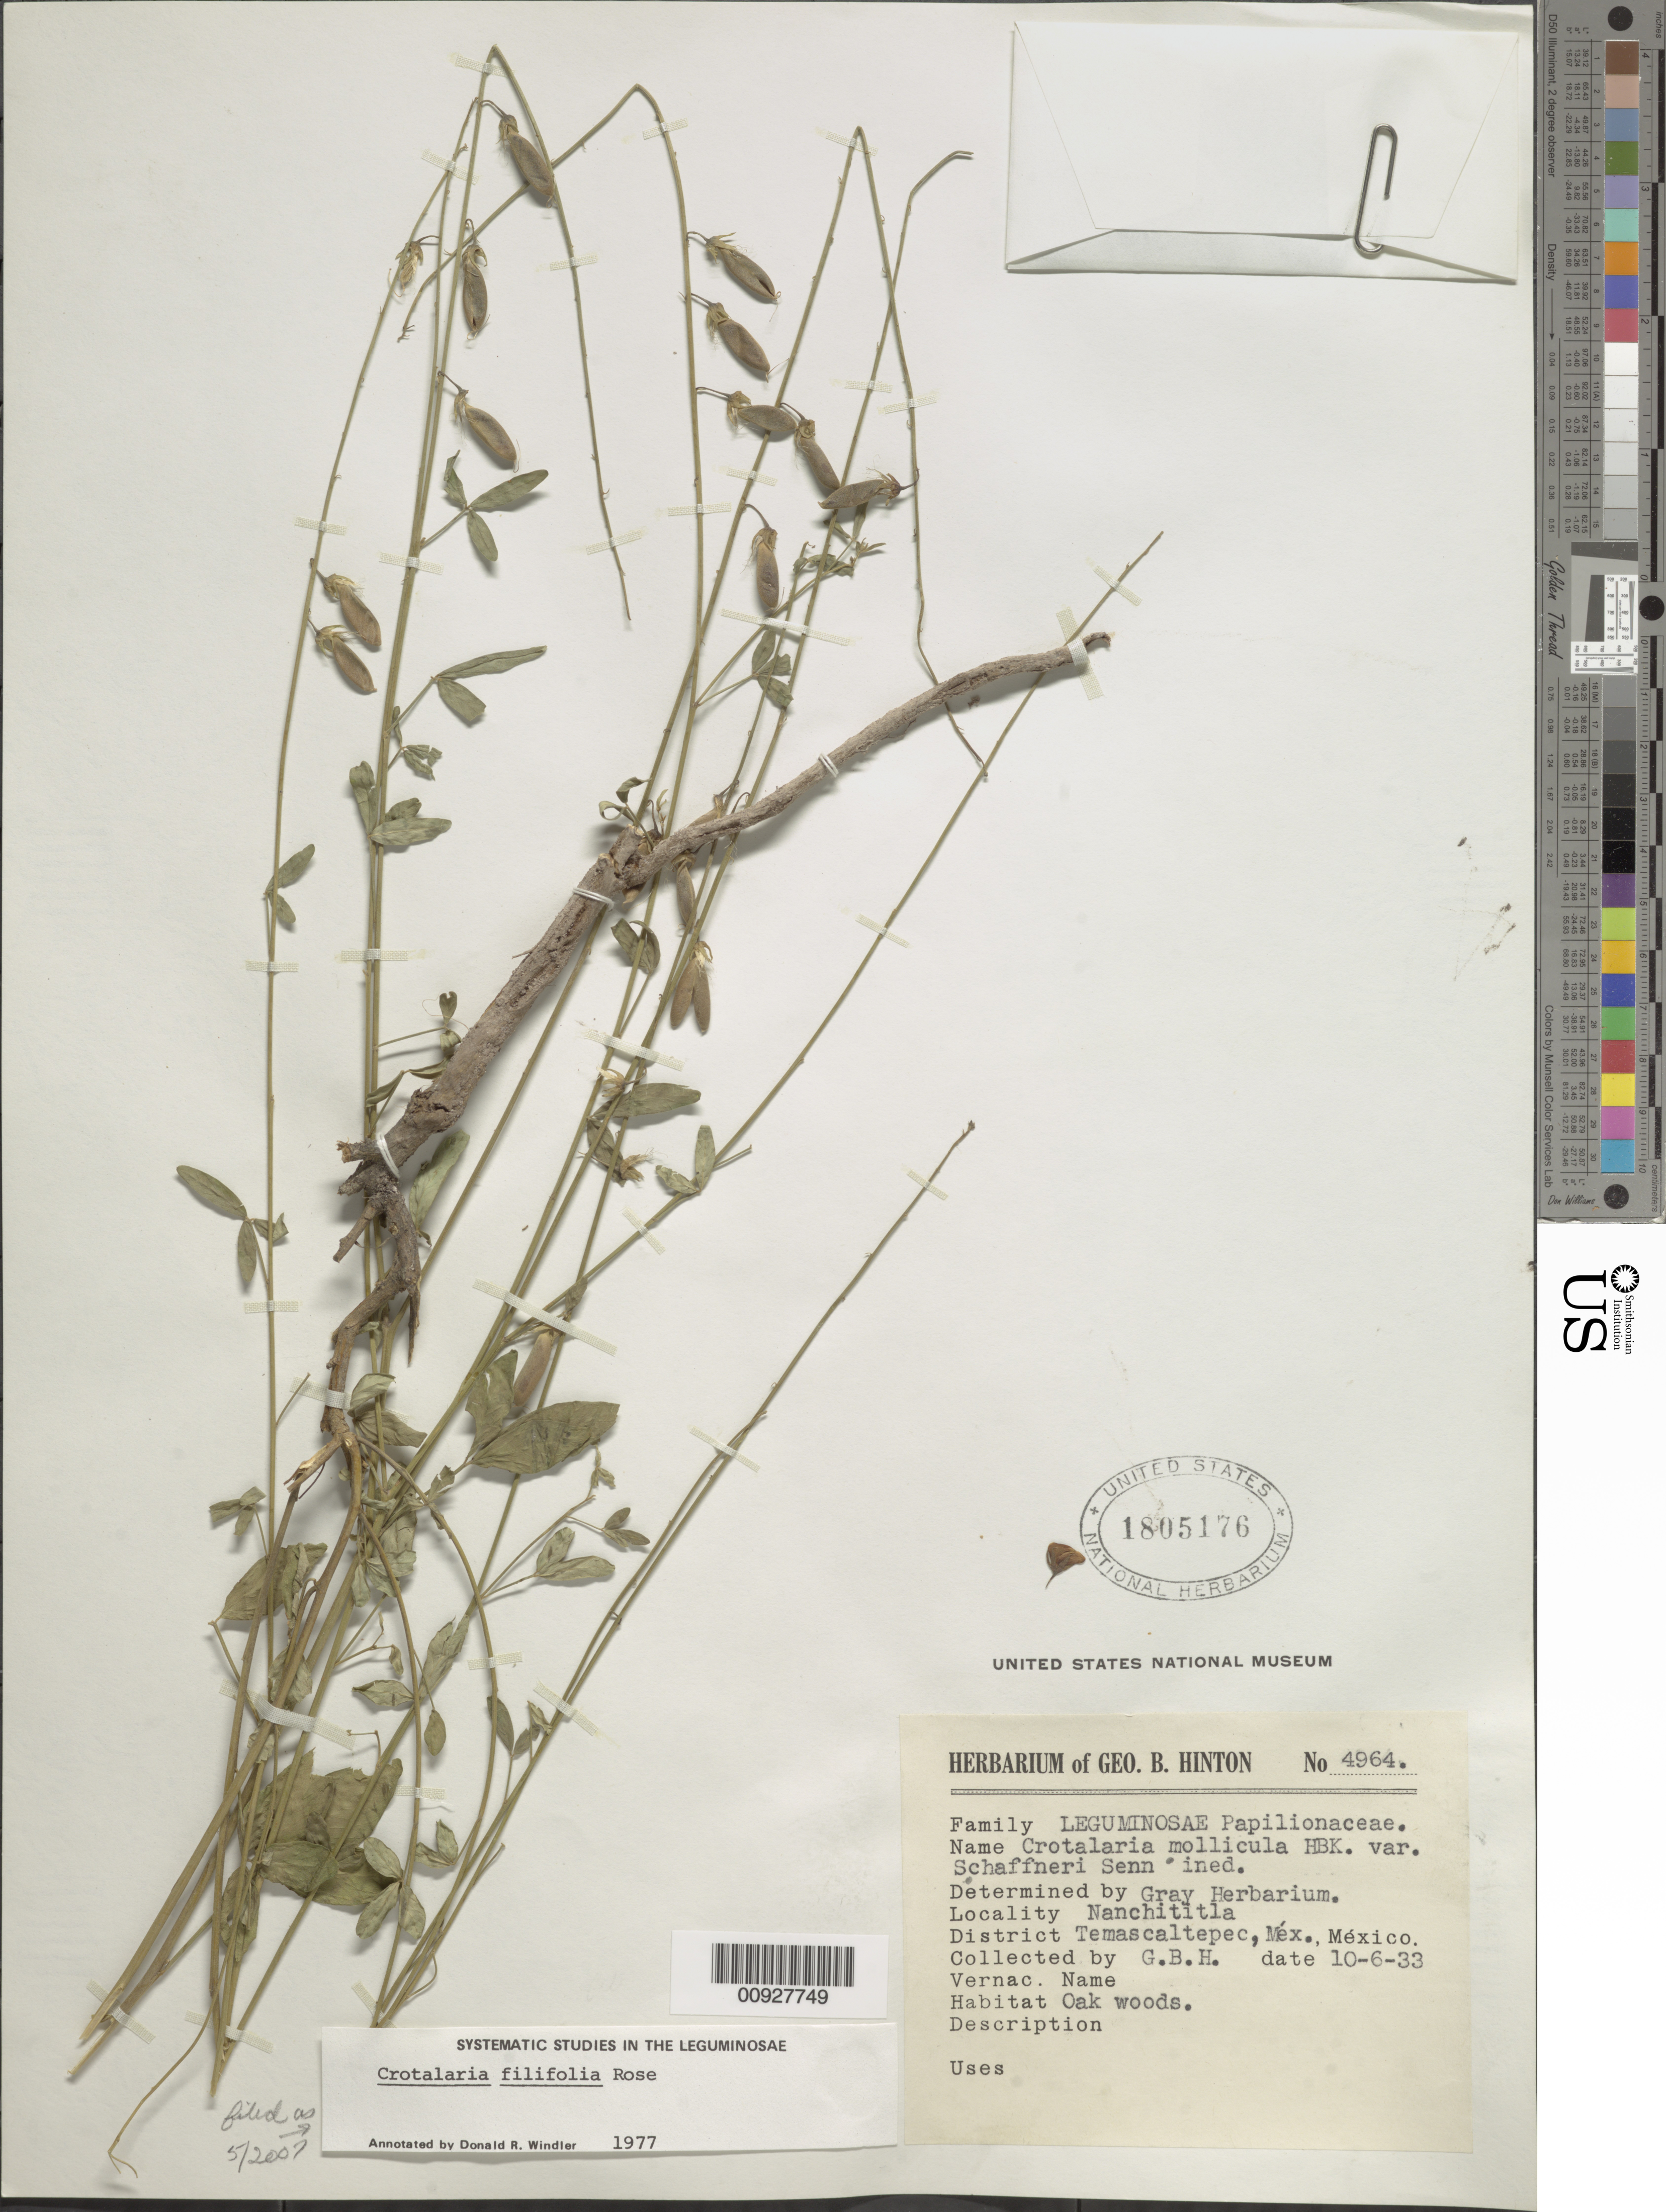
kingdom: Plantae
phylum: Tracheophyta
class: Magnoliopsida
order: Fabales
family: Fabaceae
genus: Crotalaria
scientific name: Crotalaria filifolia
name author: Rose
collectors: G. B. Hinton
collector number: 4964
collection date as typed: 06 Oct 1933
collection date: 1933-10-06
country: Mexico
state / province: México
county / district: Temascaltepec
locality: Nanchititla, District Temascaltepec, State of Mexico.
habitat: Oak woods.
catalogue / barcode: US 1805176